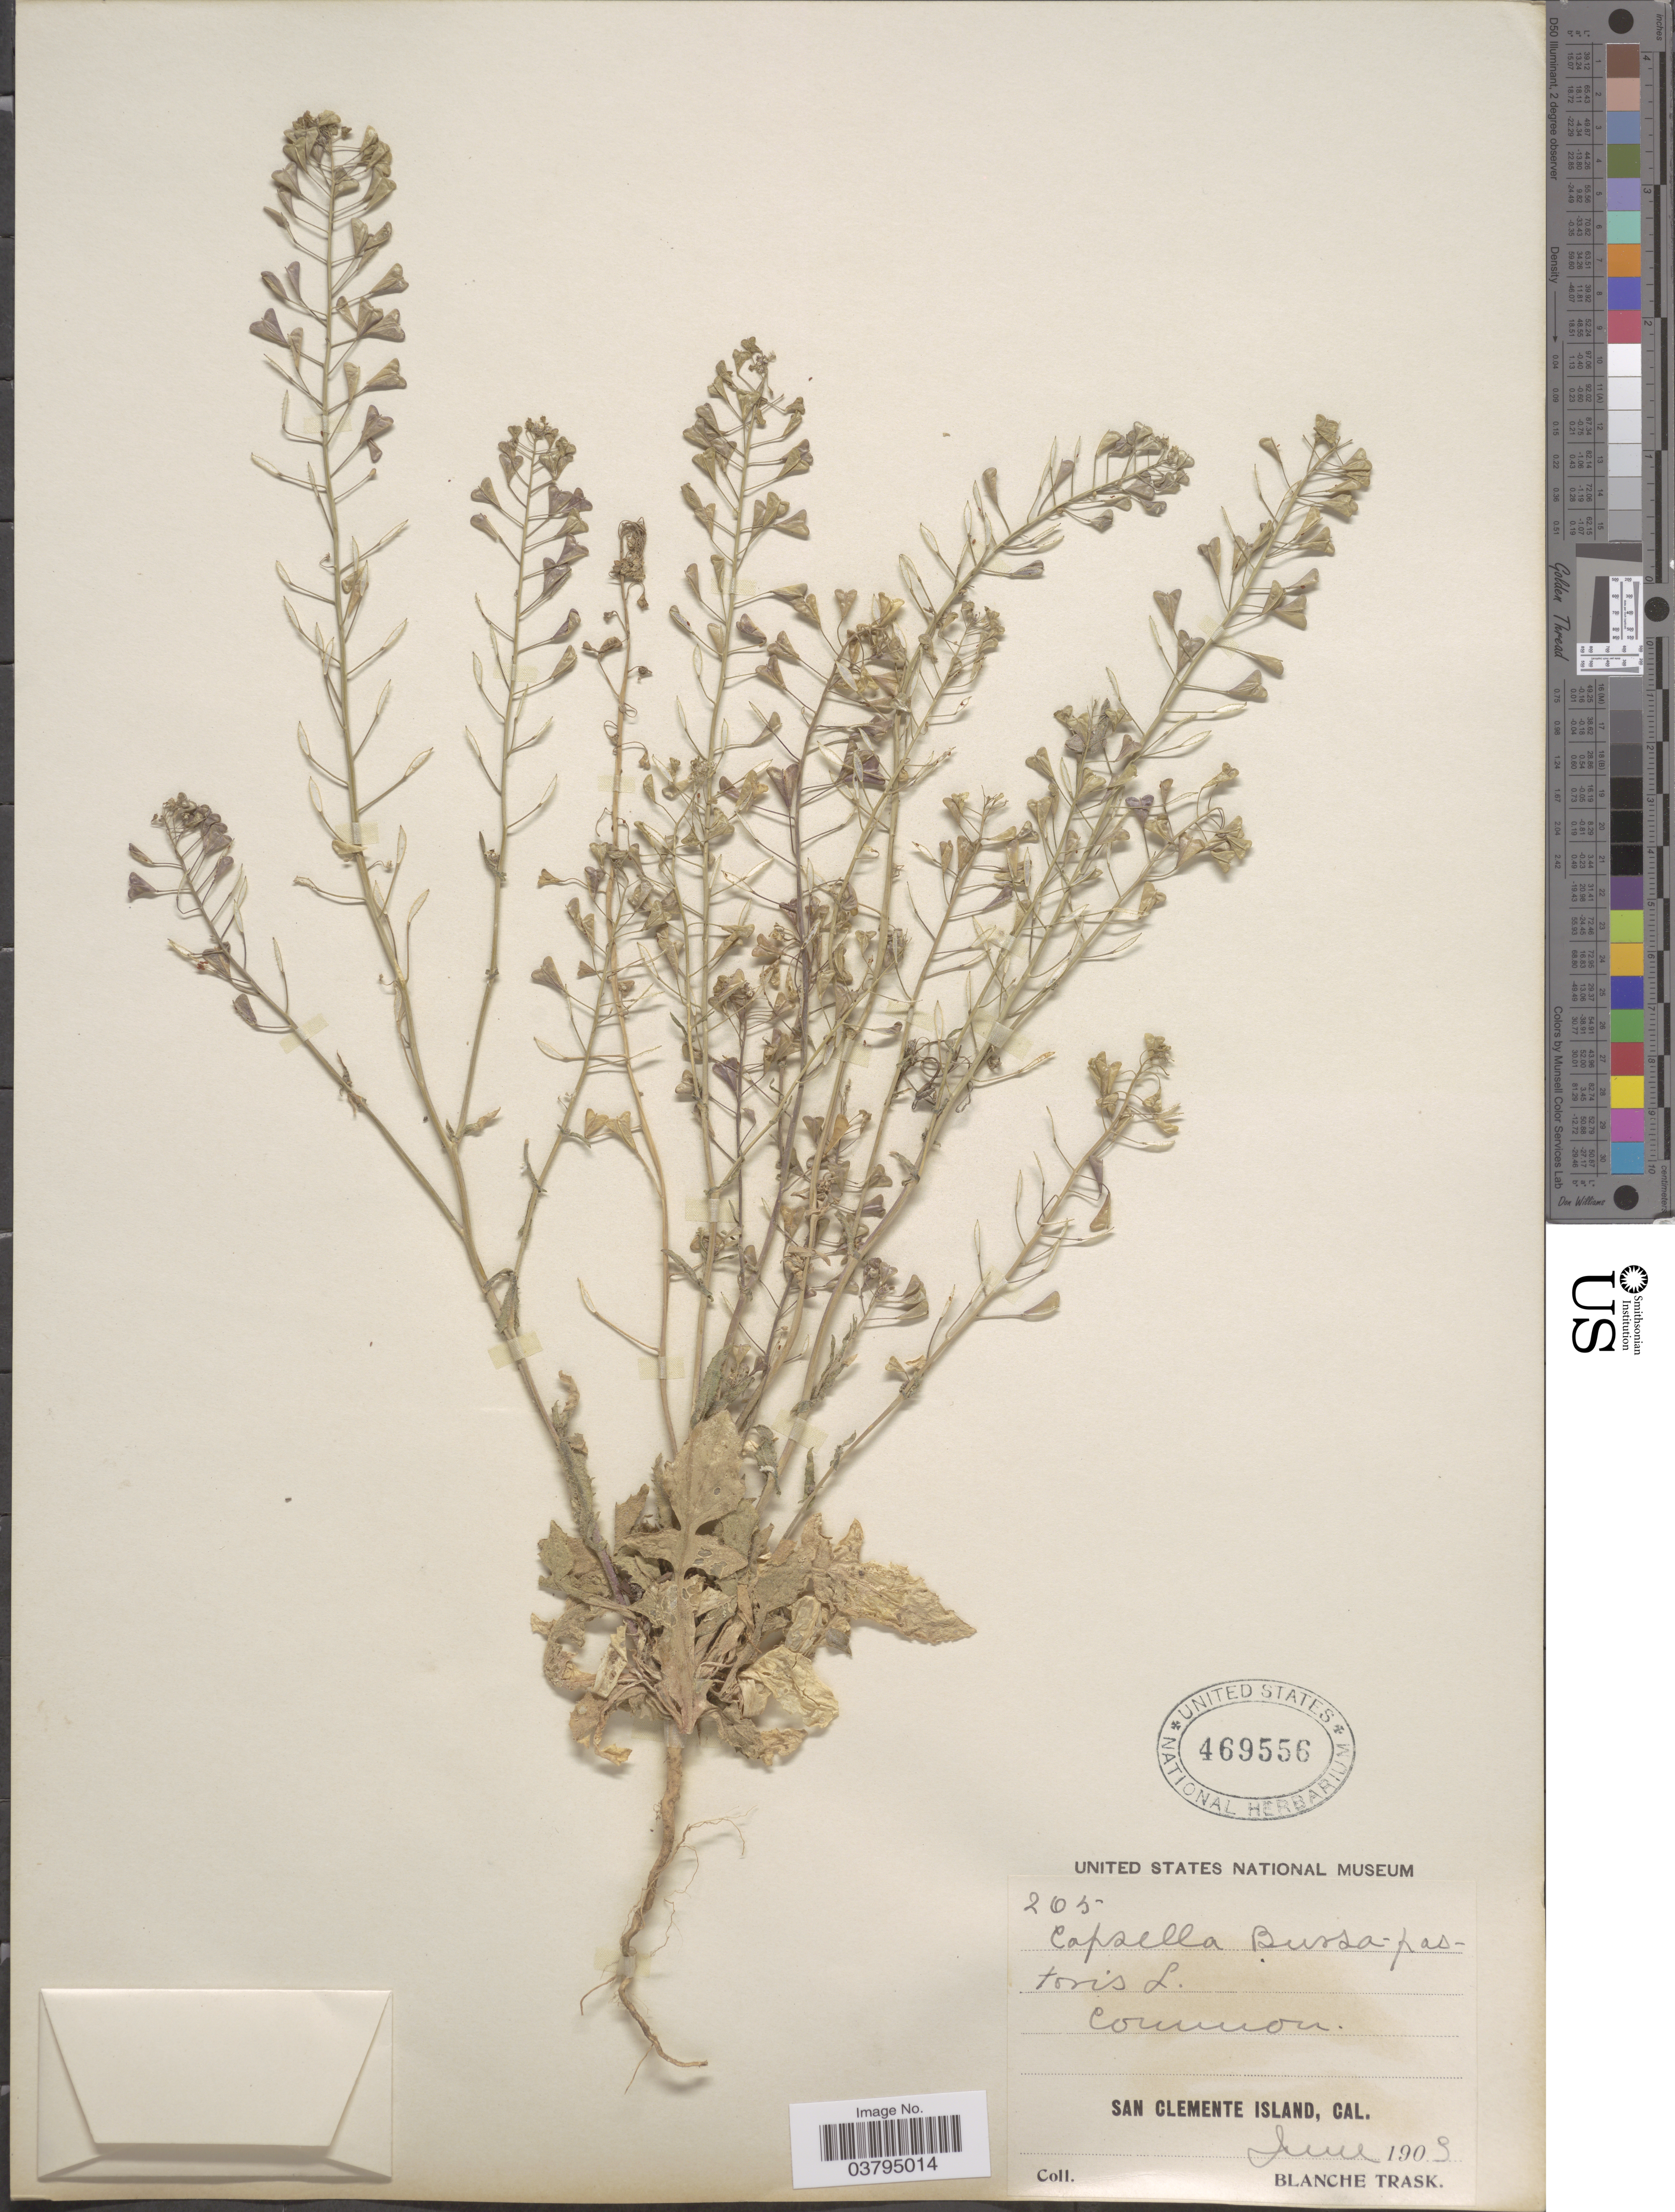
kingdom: Plantae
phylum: Tracheophyta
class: Magnoliopsida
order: Brassicales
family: Brassicaceae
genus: Capsella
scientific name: Capsella bursa-pastoris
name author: (L.) Medik.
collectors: B. Trask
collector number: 205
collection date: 1903-06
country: United States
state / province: California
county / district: Los Angeles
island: San Clemente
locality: San Clemente Island.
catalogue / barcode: US 469556